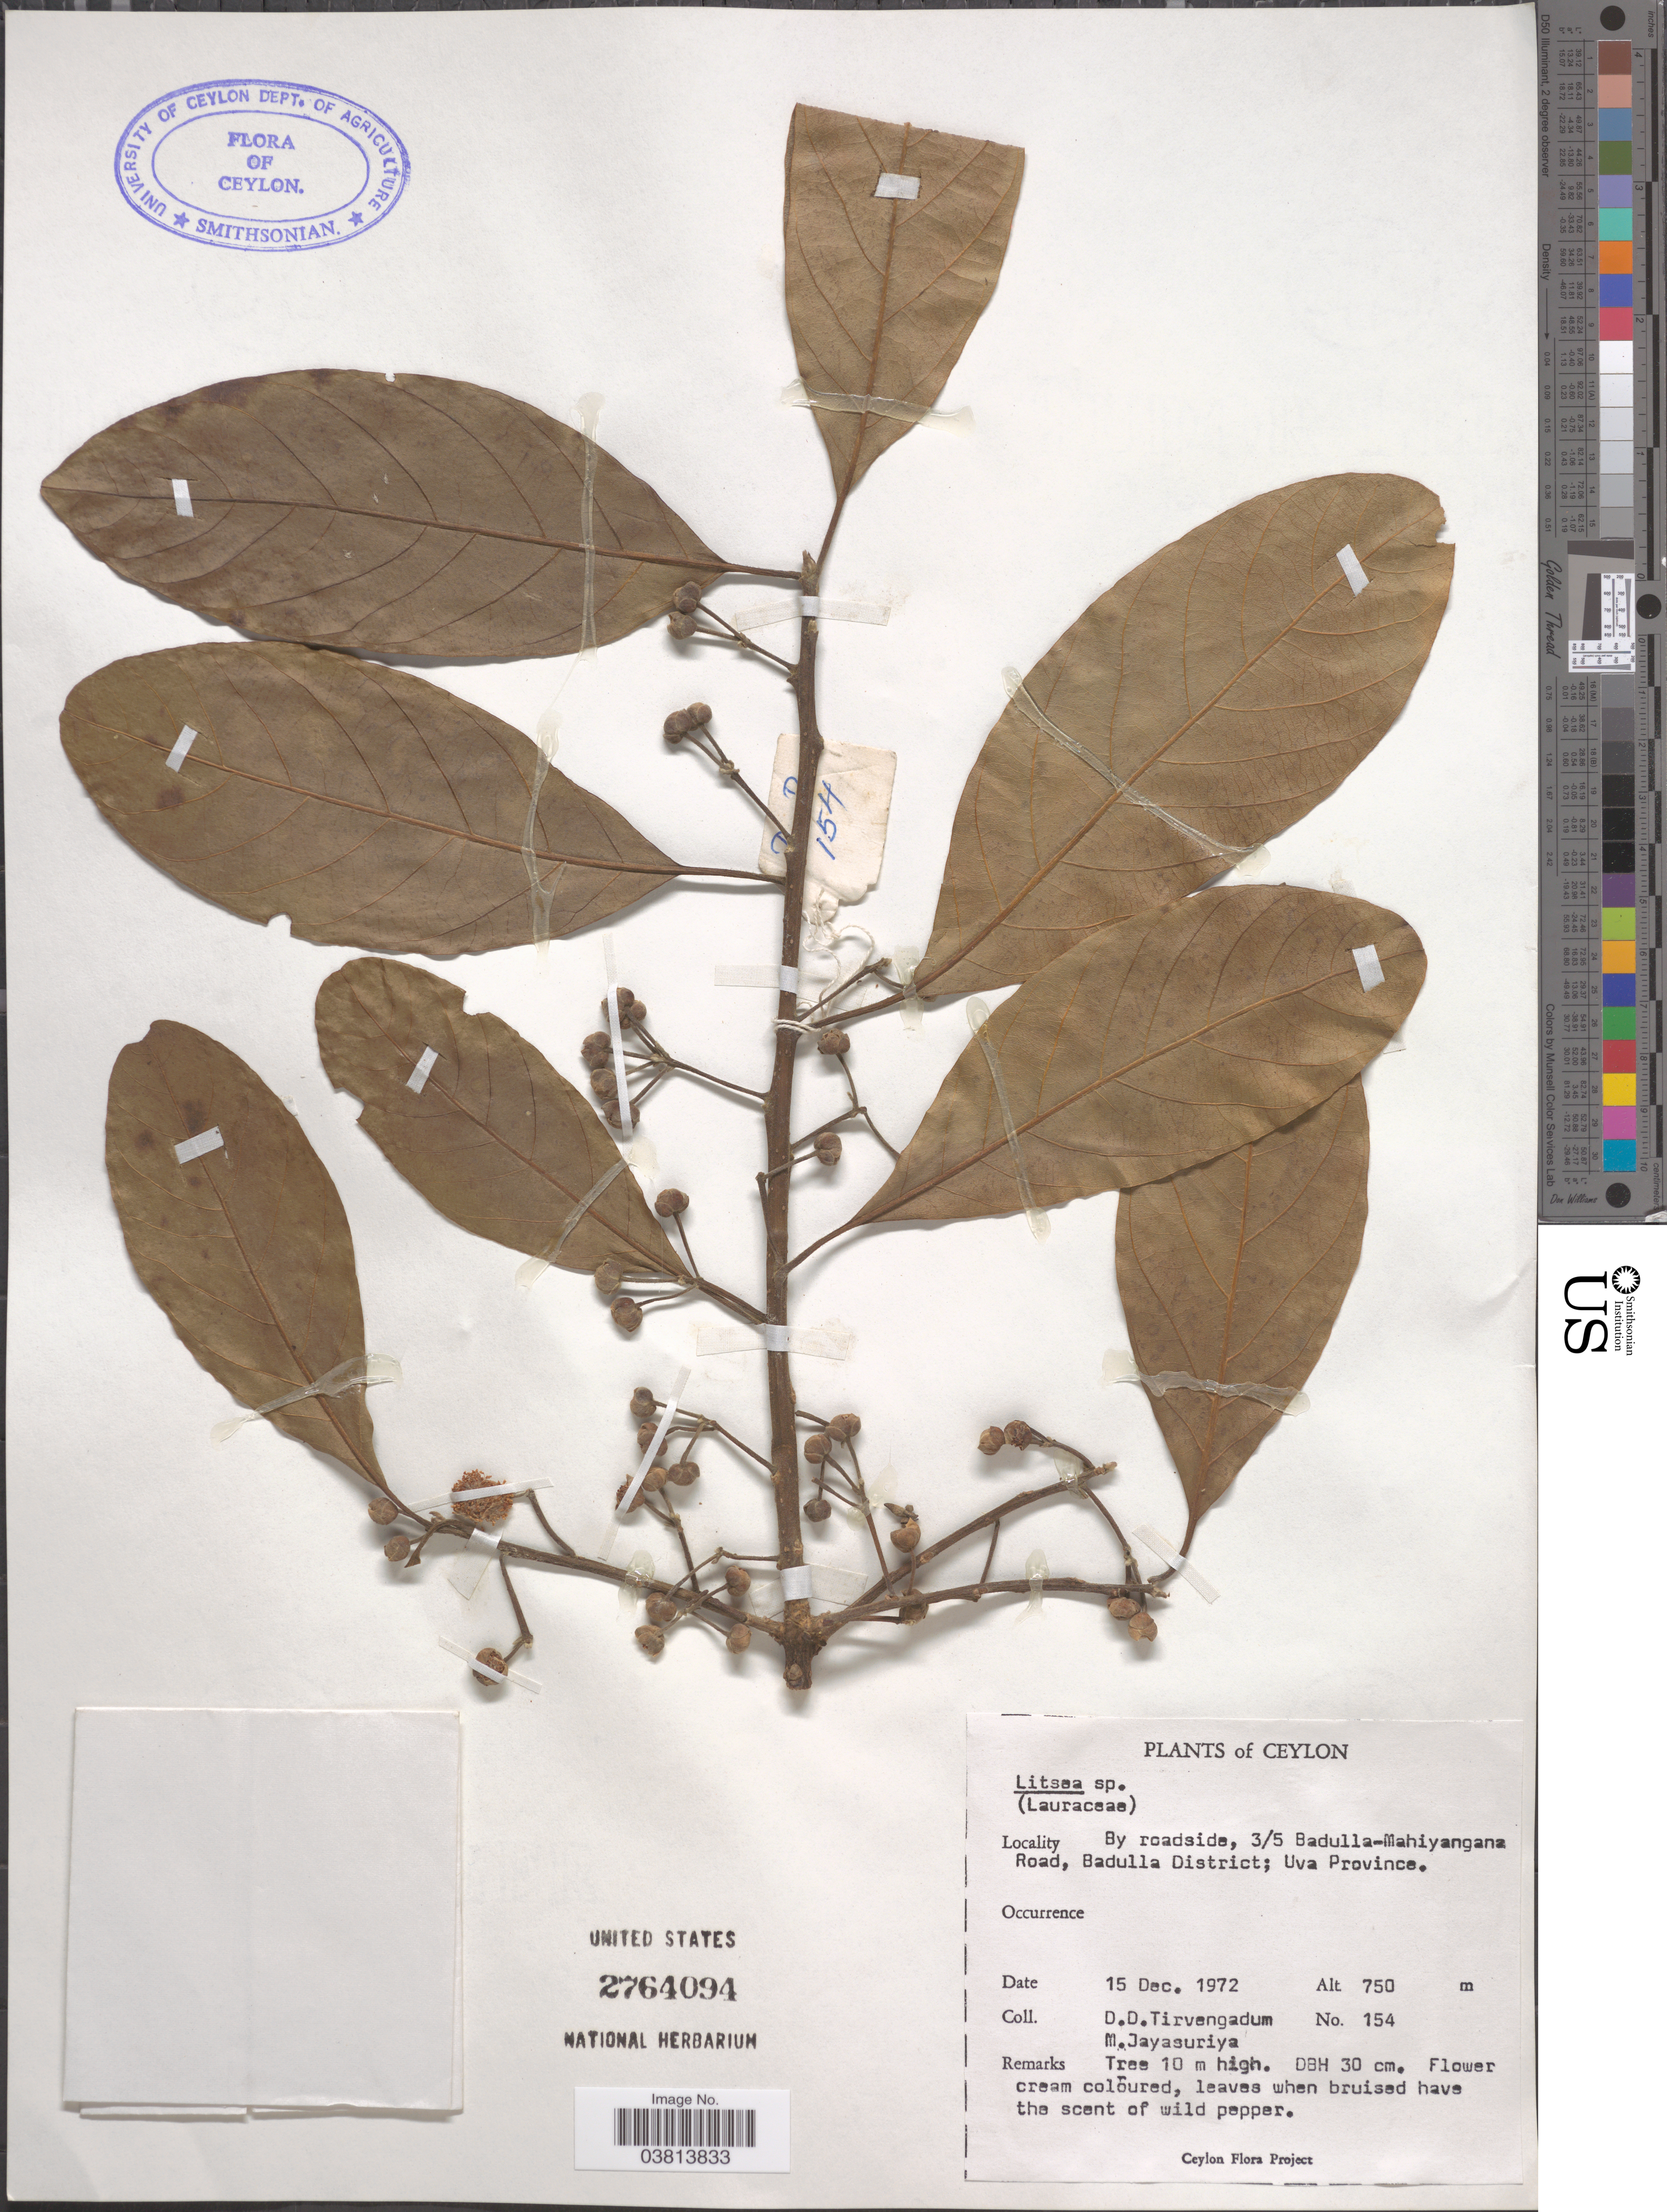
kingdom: Plantae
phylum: Tracheophyta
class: Magnoliopsida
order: Laurales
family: Lauraceae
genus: Litsea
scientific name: Litsea sp.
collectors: D. Tirvengadum & M. Jayasuriya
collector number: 154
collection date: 1972-12-15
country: Sri Lanka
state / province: Uva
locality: Ceylon. By roadside, 3/5 Badulla-Mahiyangana Road, Badulla District.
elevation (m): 750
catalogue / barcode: US 2764094